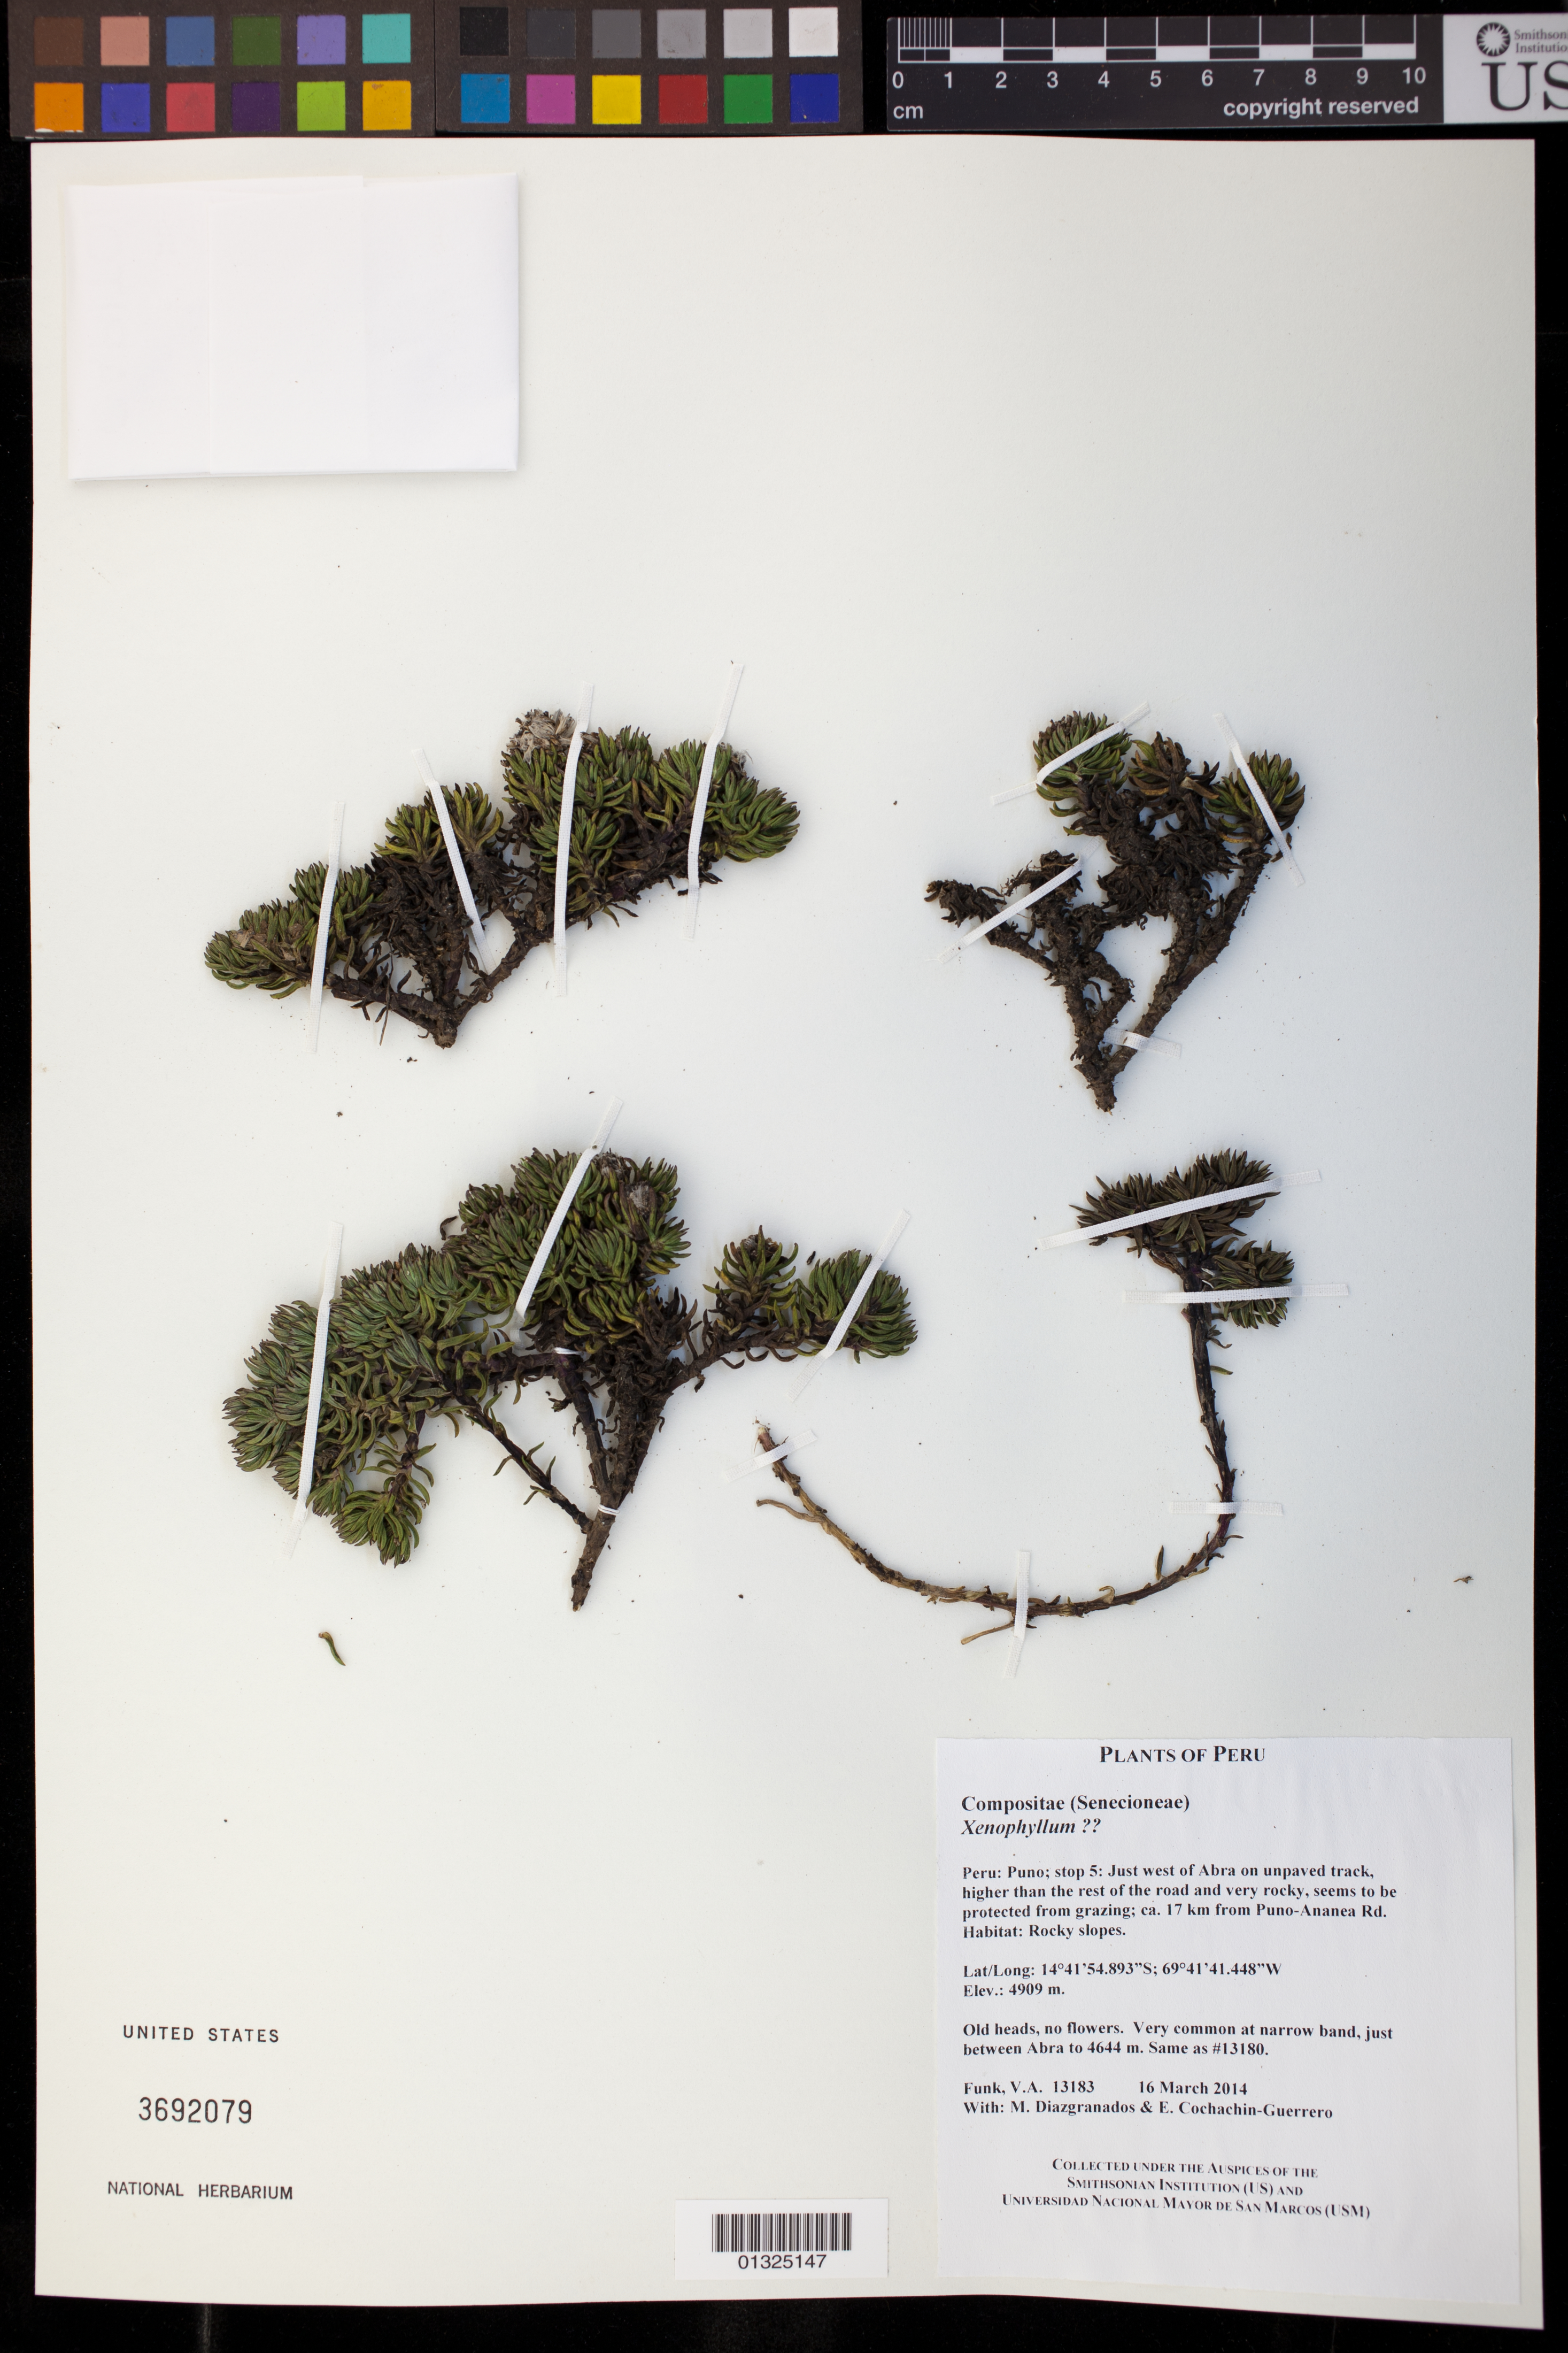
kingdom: Plantae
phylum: Tracheophyta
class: Magnoliopsida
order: Asterales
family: Asteraceae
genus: Xenophyllum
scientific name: Xenophyllum ciliolatum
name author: (A. Gray) V.A. Funk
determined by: Funk, Vicki A., (BOT), Smithsonian Institution - National Museum of Natural History (UNITED STATES)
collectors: M. Diazgranados C. & E. Cochachin Guerrero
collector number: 13183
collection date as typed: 16 March 2014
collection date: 2014-03-16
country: Peru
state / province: Puno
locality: Just W of Abra on unpaved track, higher than the rest of the road and very rocky, seems to be protected from grazing; ca. 17 km from Puno-Ananea Rd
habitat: Rocky slopes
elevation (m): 4909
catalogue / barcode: US 3692079